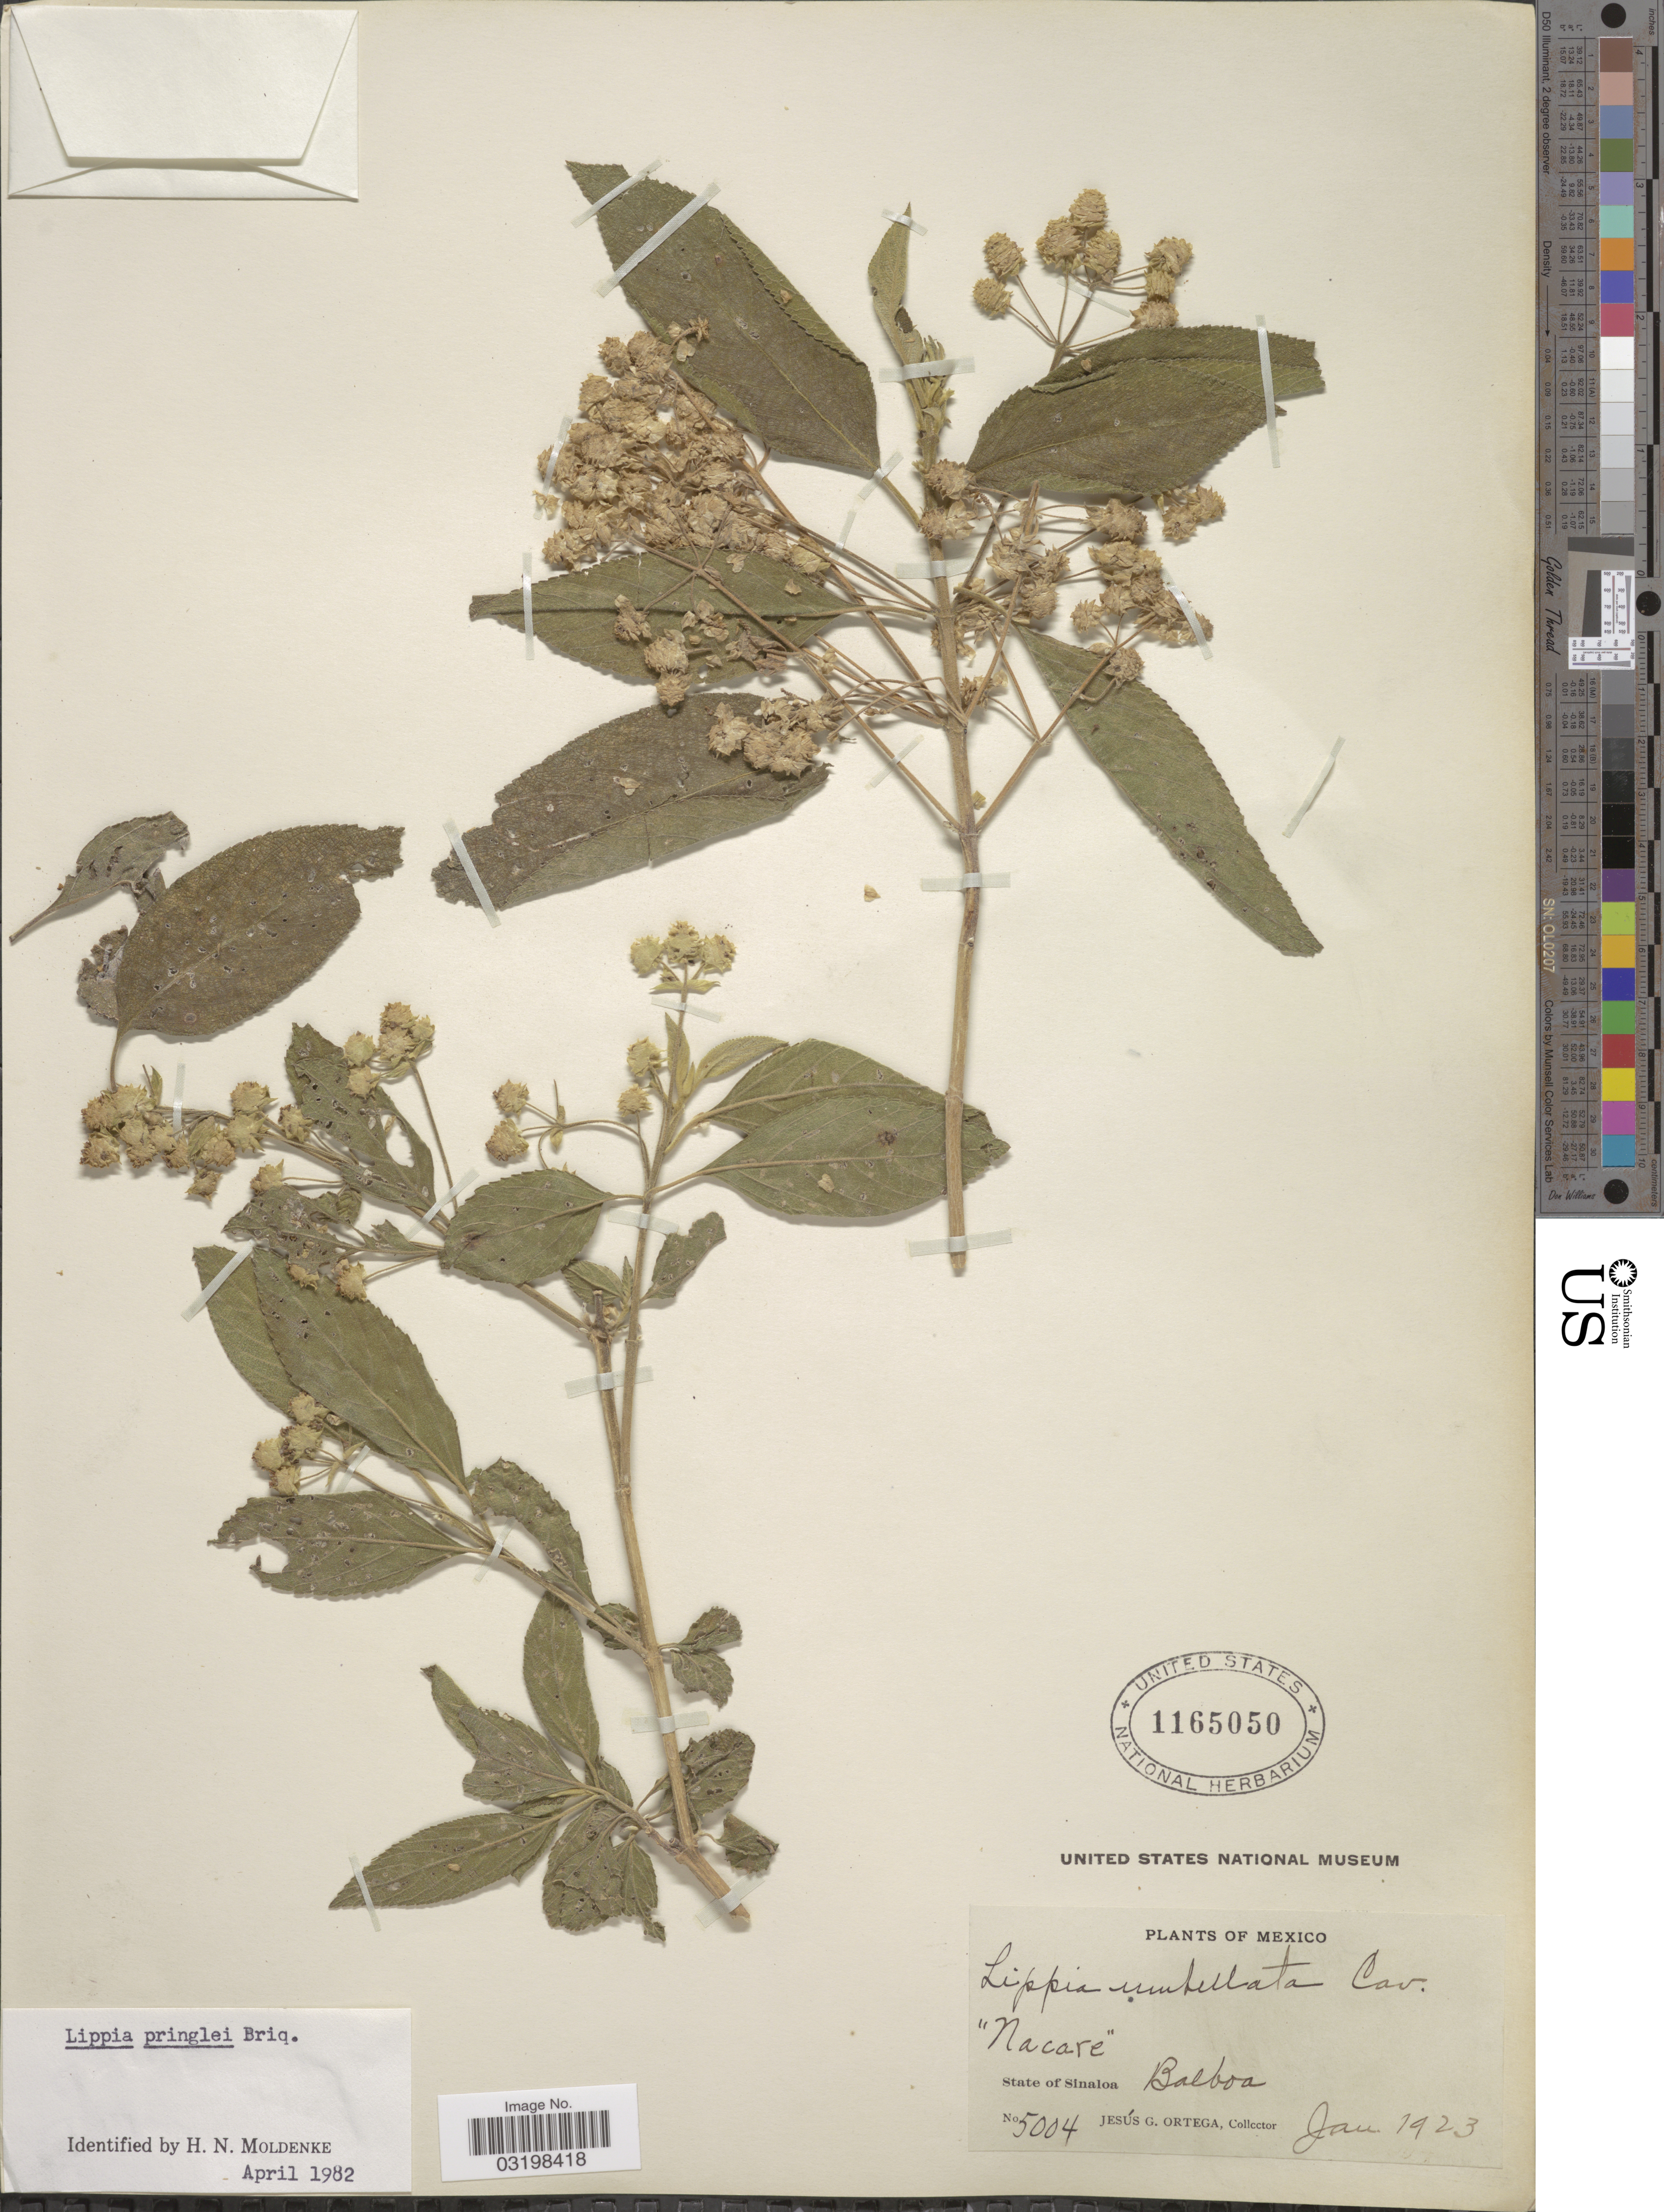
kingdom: Plantae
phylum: Tracheophyta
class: Magnoliopsida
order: Lamiales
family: Verbenaceae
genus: Lippia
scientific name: Lippia umbellata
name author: Cav.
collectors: J. Ortega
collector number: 5004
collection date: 1923-01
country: Mexico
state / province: Sinaloa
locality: Balboa.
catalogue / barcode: US 1165050